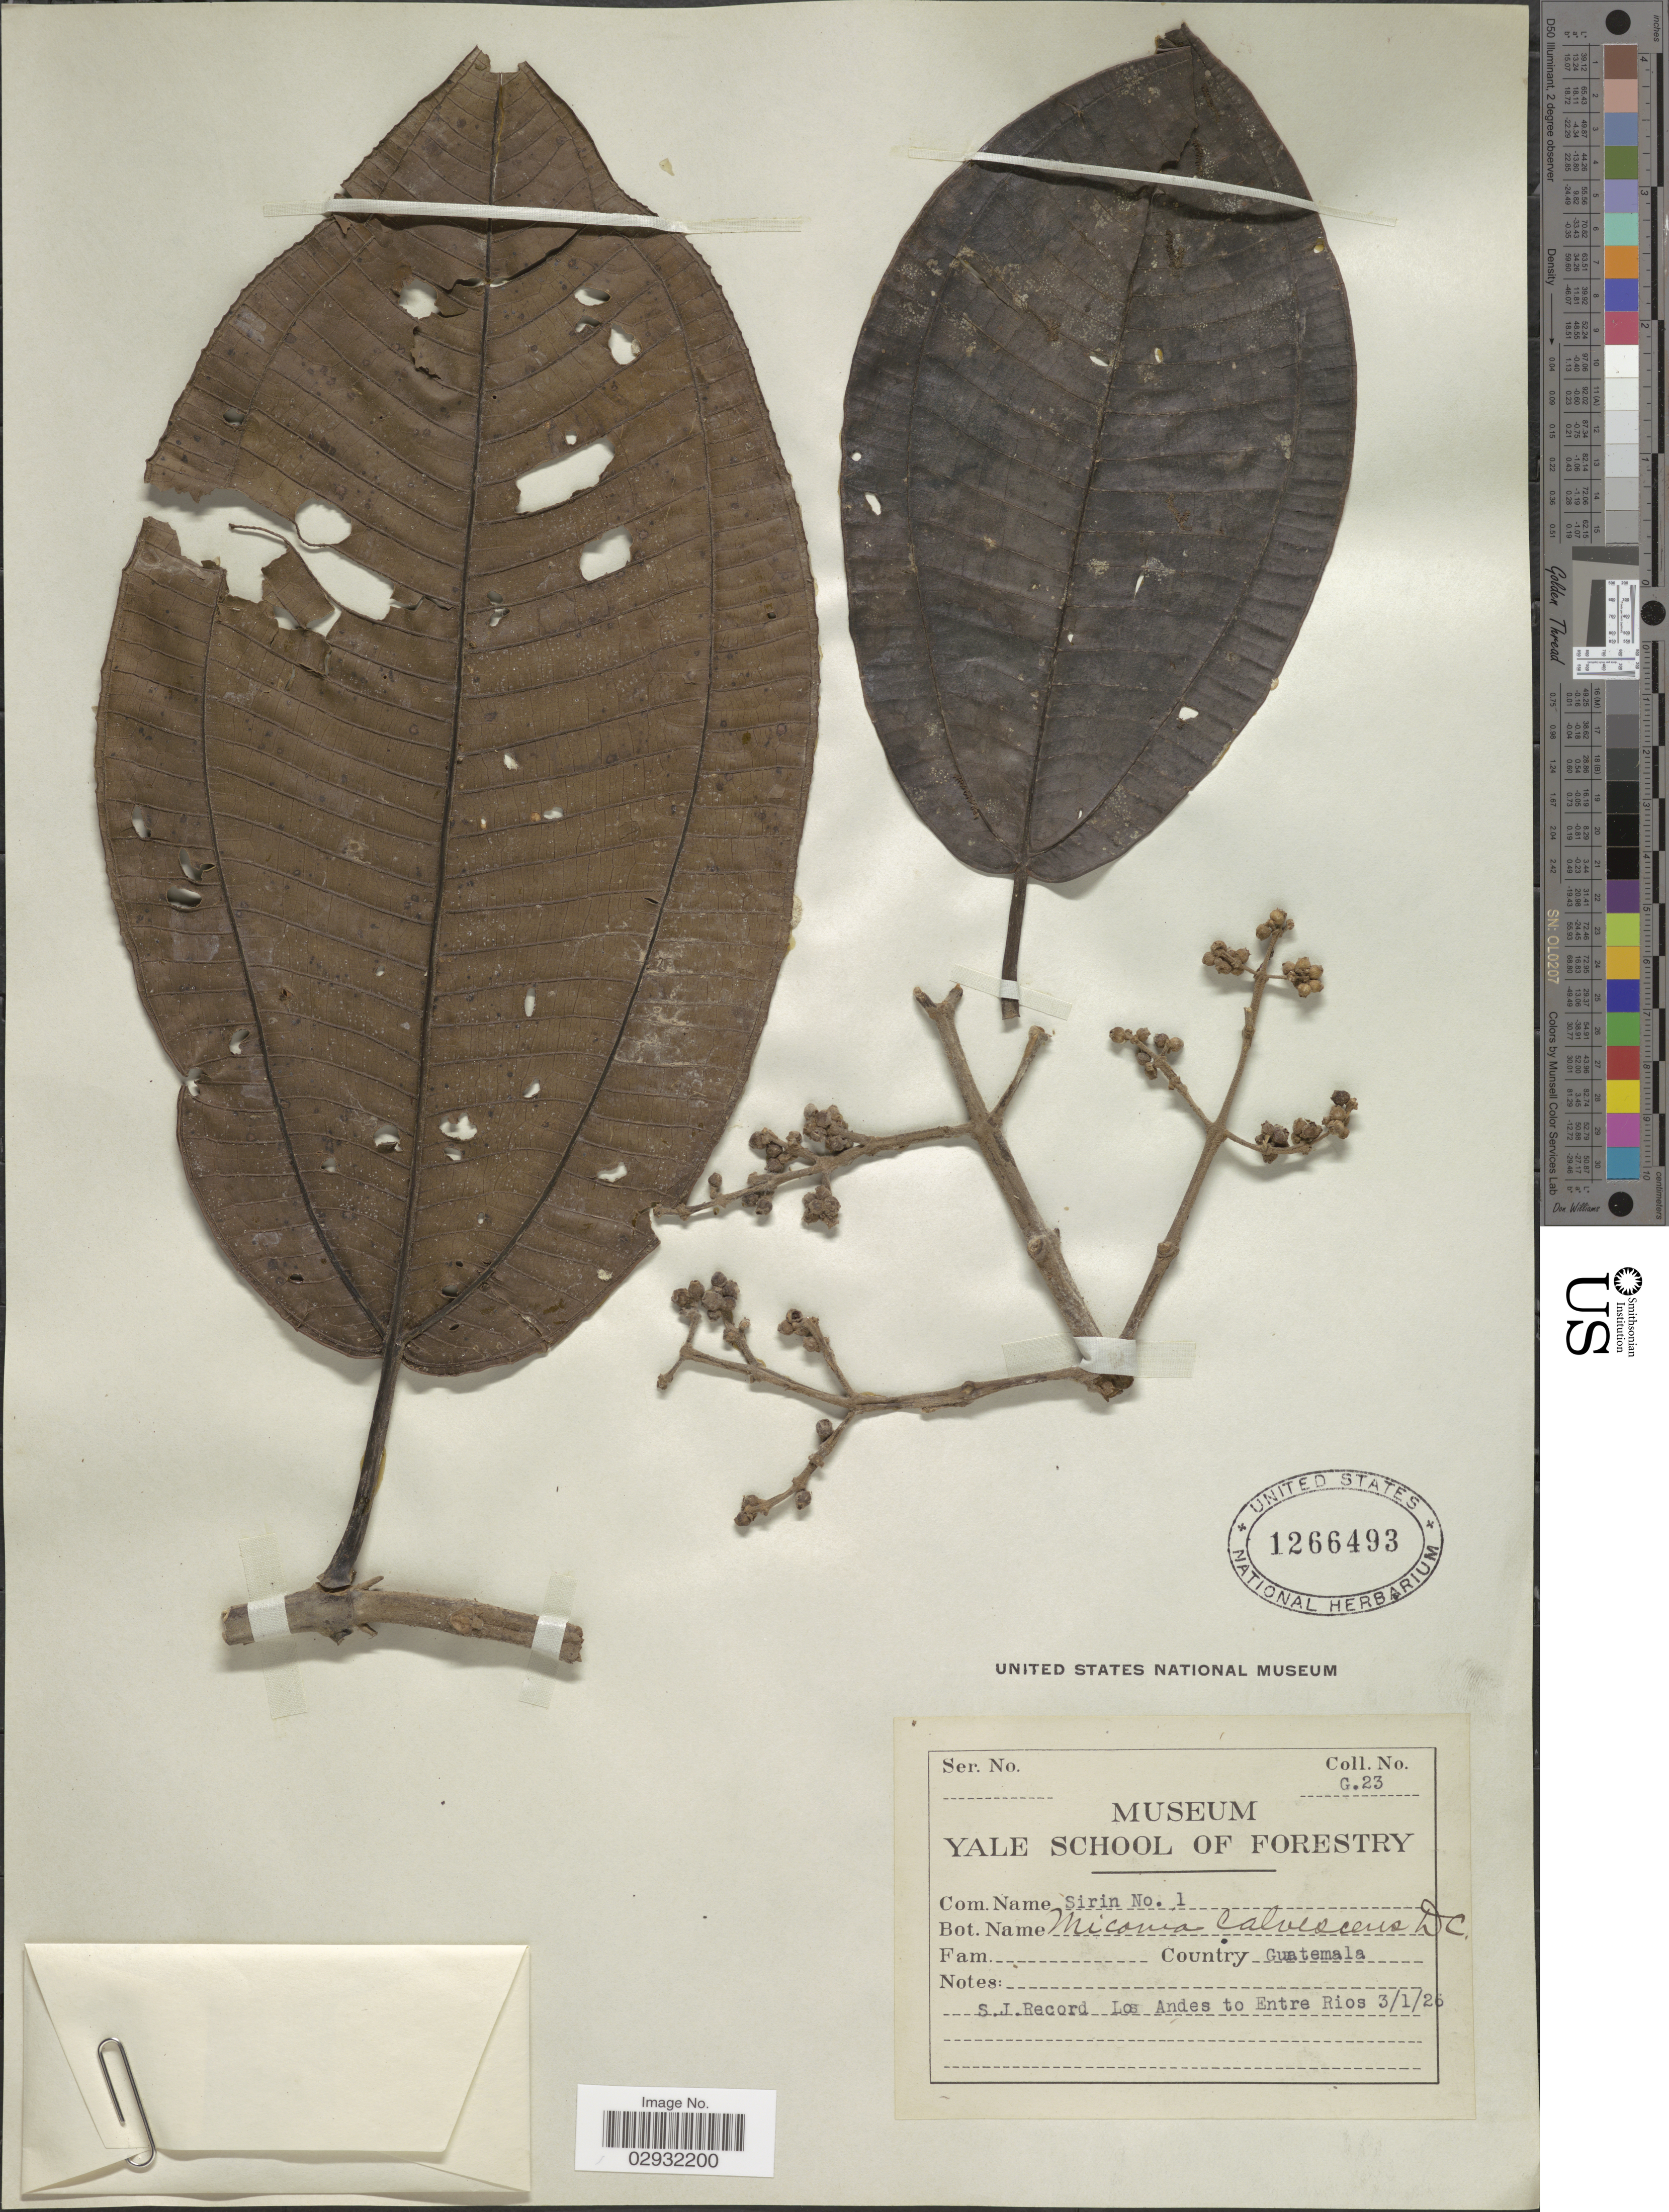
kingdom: Plantae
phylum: Tracheophyta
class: Magnoliopsida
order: Myrtales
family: Melastomataceae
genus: Miconia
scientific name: Miconia calvescens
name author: DC.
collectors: S. J. Record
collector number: G.23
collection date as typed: Transcribed d/m/y: 3/1/26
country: Guatemala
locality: Los Andes to Entre Rios.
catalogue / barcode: US 1266493